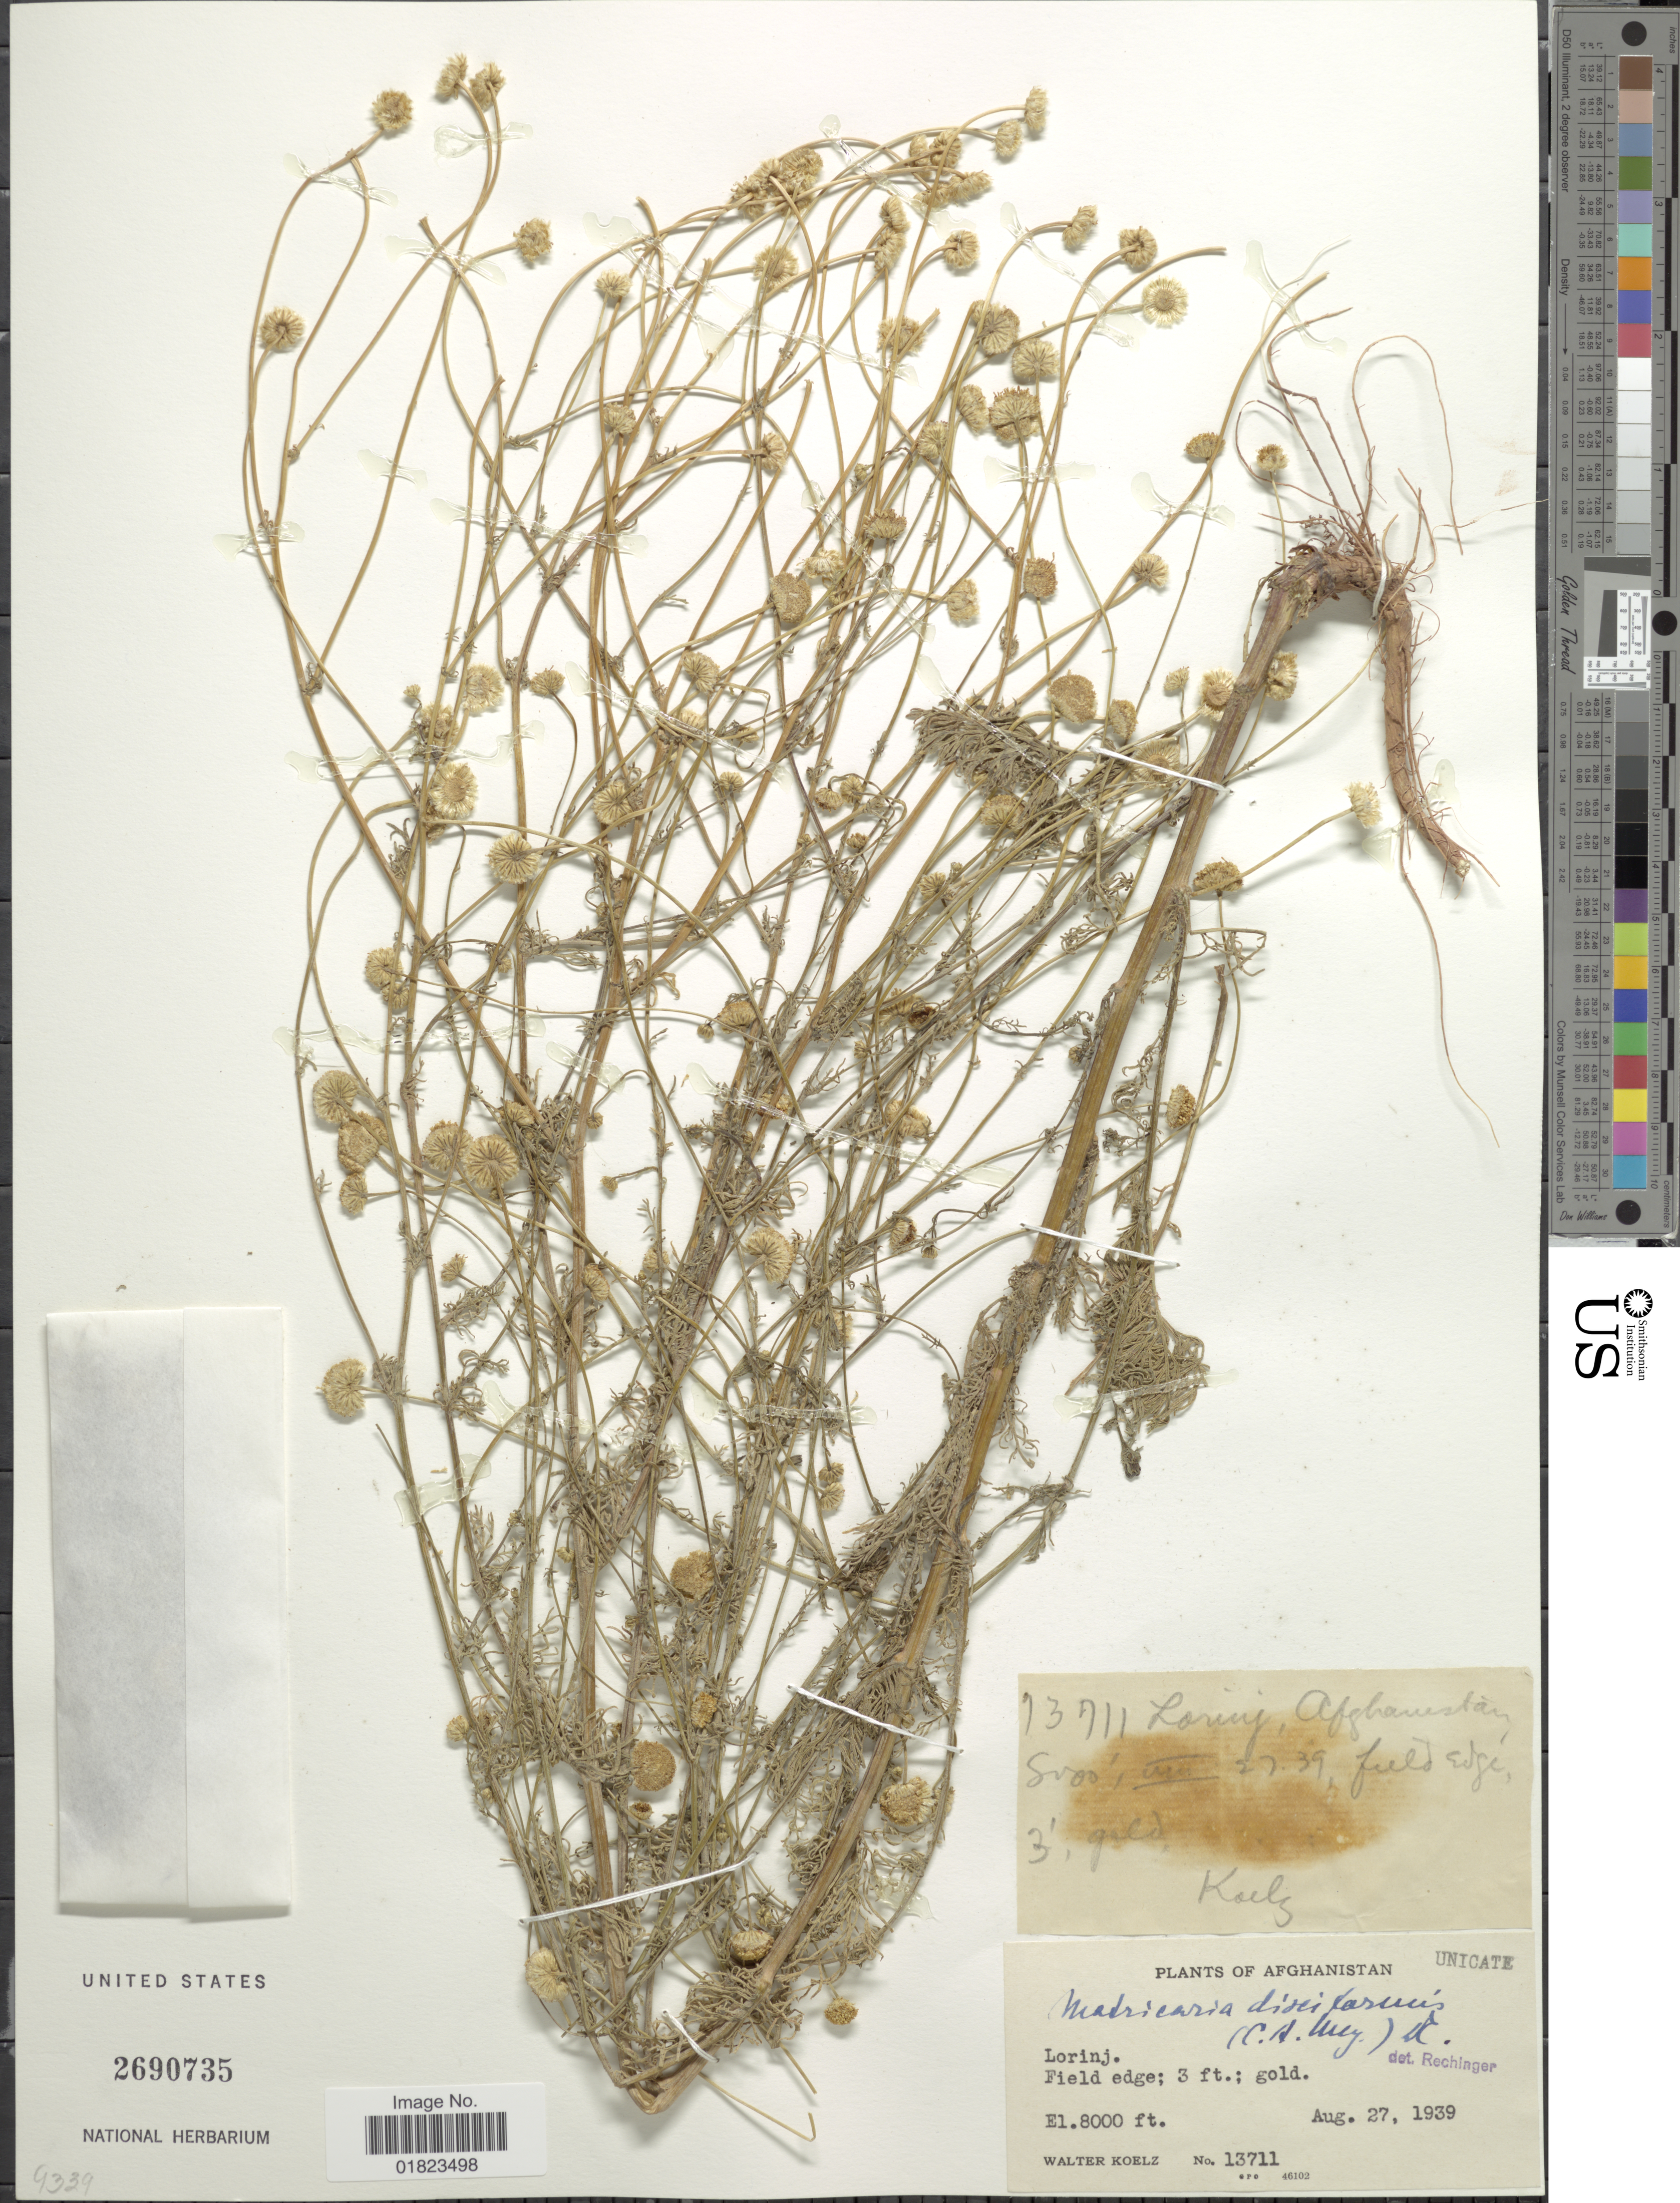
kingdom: Plantae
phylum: Tracheophyta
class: Magnoliopsida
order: Asterales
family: Asteraceae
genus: Tripleurospermum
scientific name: Tripleurospermum disciforme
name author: (C.A. Mey.) Sch. Bip.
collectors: W. N. Koelz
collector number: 13711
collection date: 1939-08-27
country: Afghanistan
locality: Lorinj. Afghanistan. Lorinj. Field edge.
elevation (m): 2438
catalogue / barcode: US 2690735